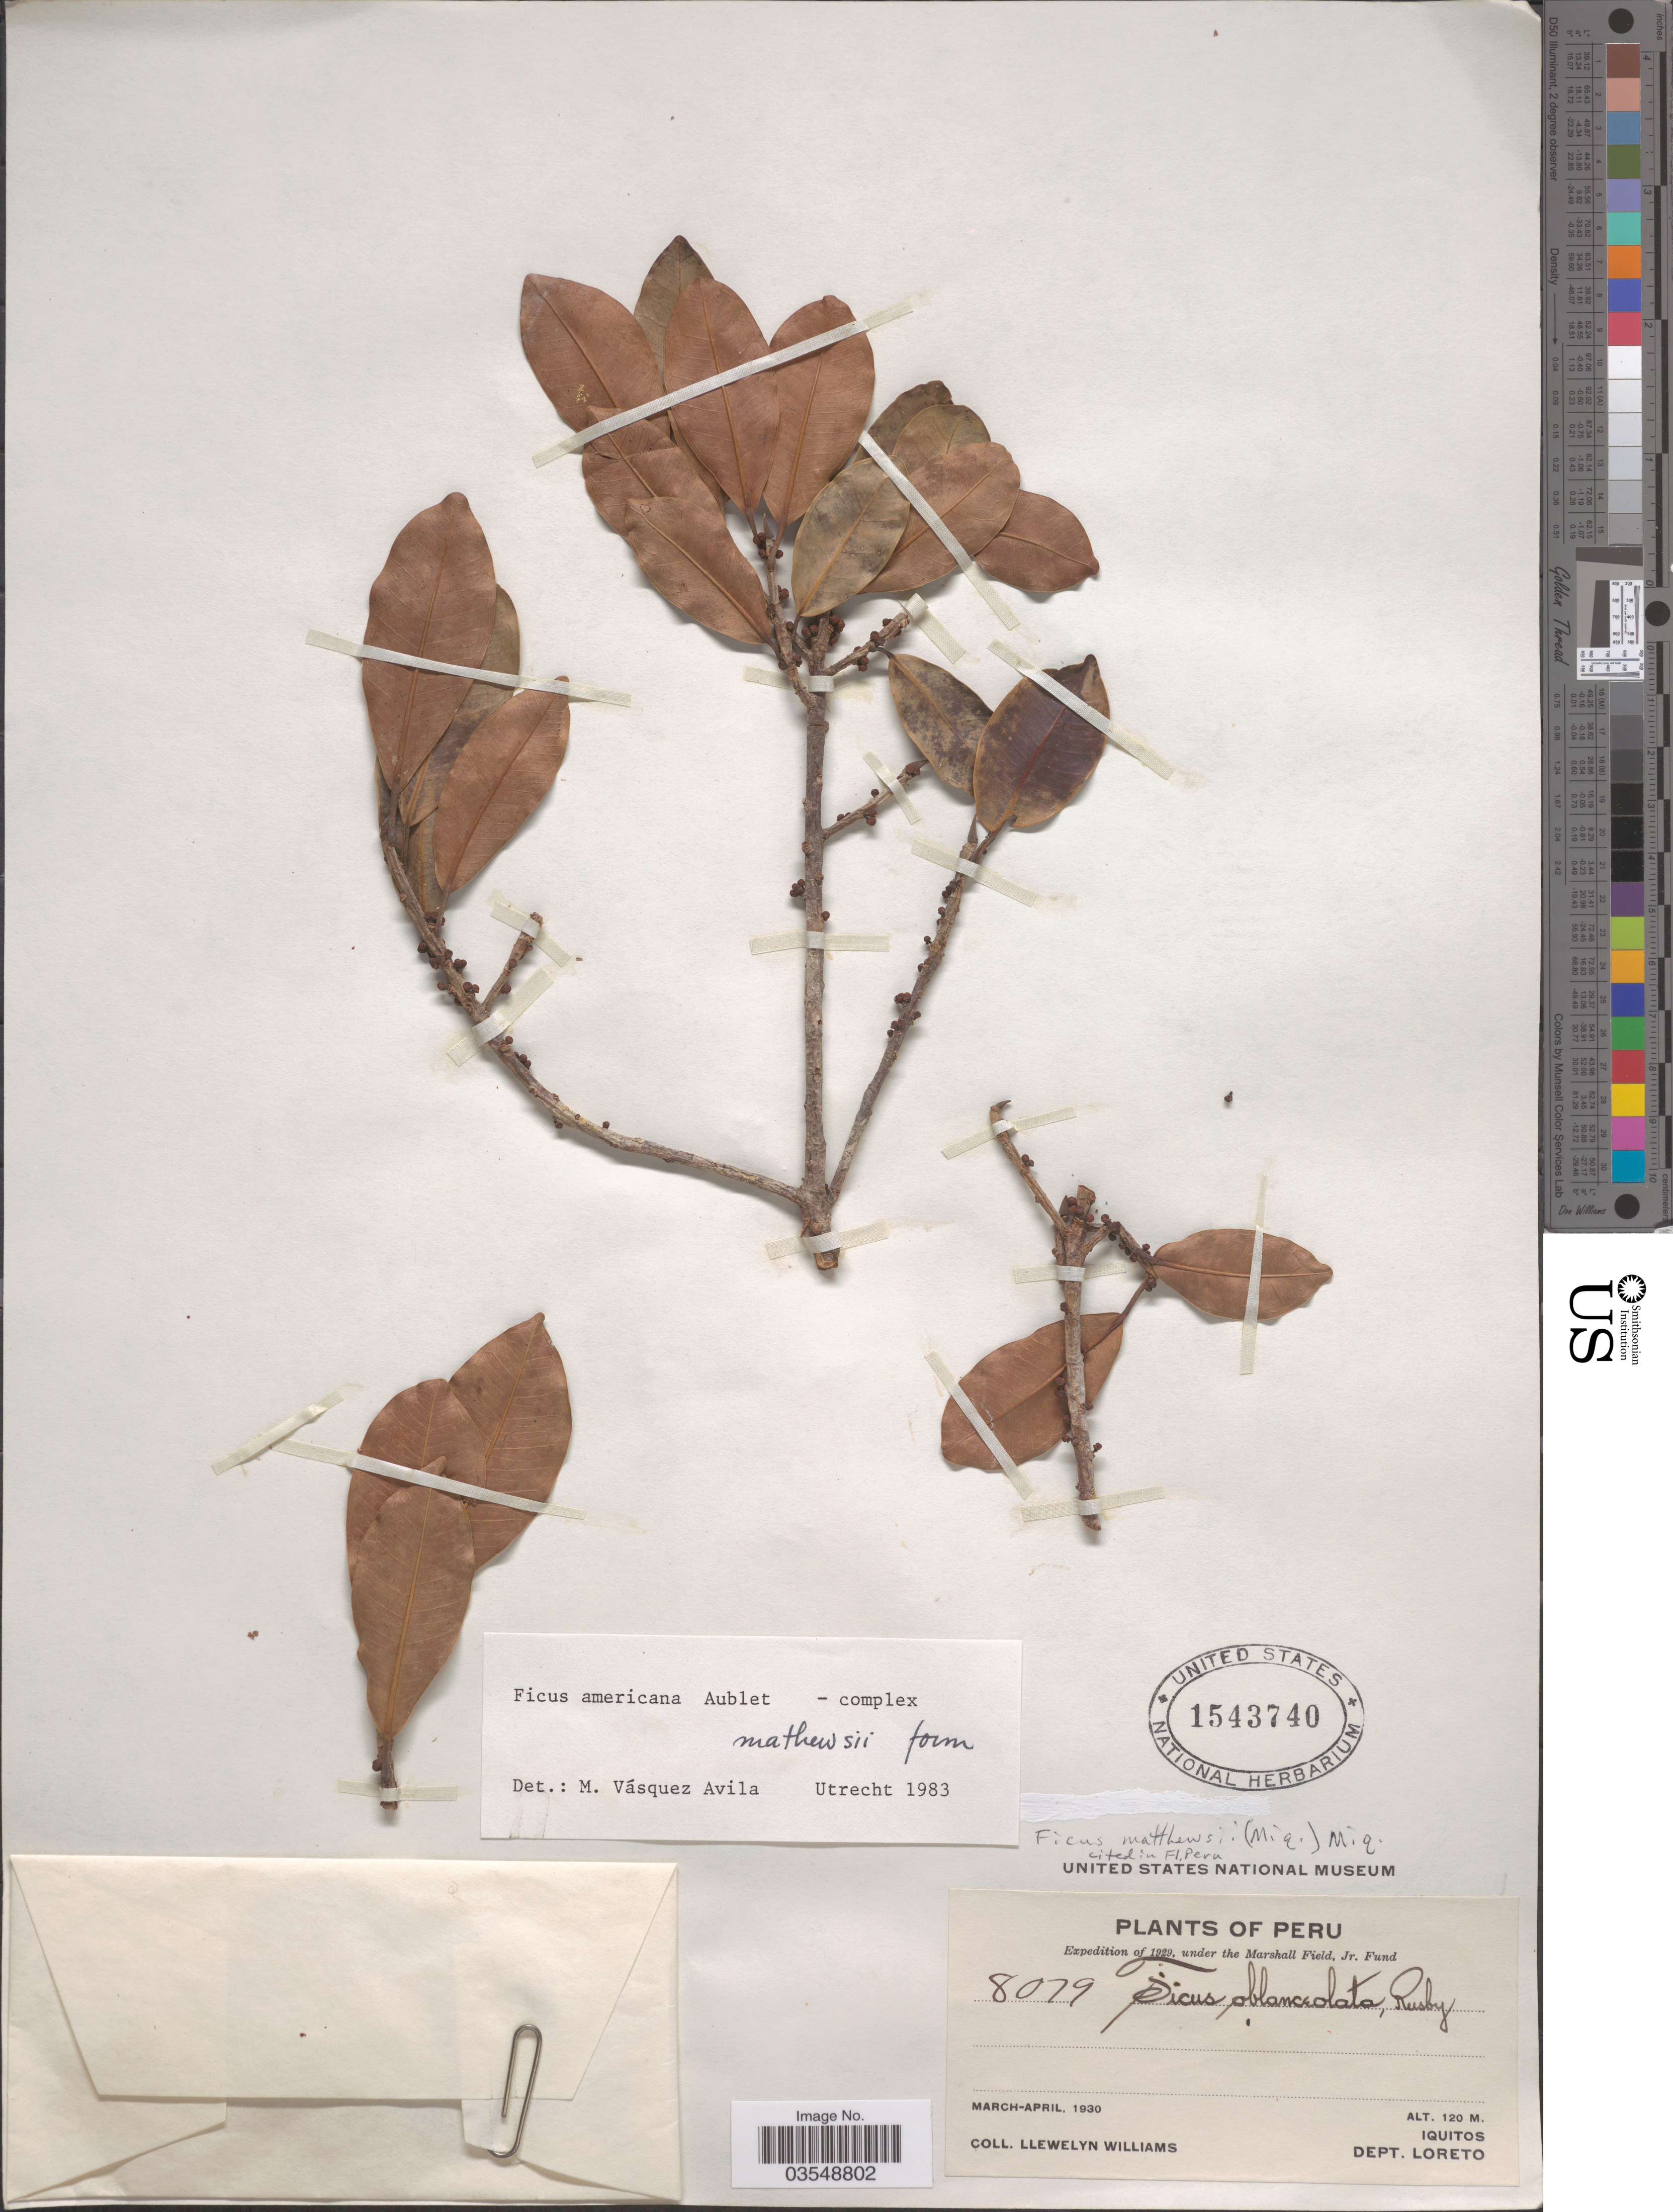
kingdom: Plantae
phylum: Tracheophyta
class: Magnoliopsida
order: Rosales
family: Moraceae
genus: Ficus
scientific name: Ficus mathewsii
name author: (Miq.) Miq.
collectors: Ll. Williams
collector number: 8079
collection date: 1930-03/1930-04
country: Peru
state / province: Loreto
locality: Iquitos. Dept. Loreto.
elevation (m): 120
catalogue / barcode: US 1543740